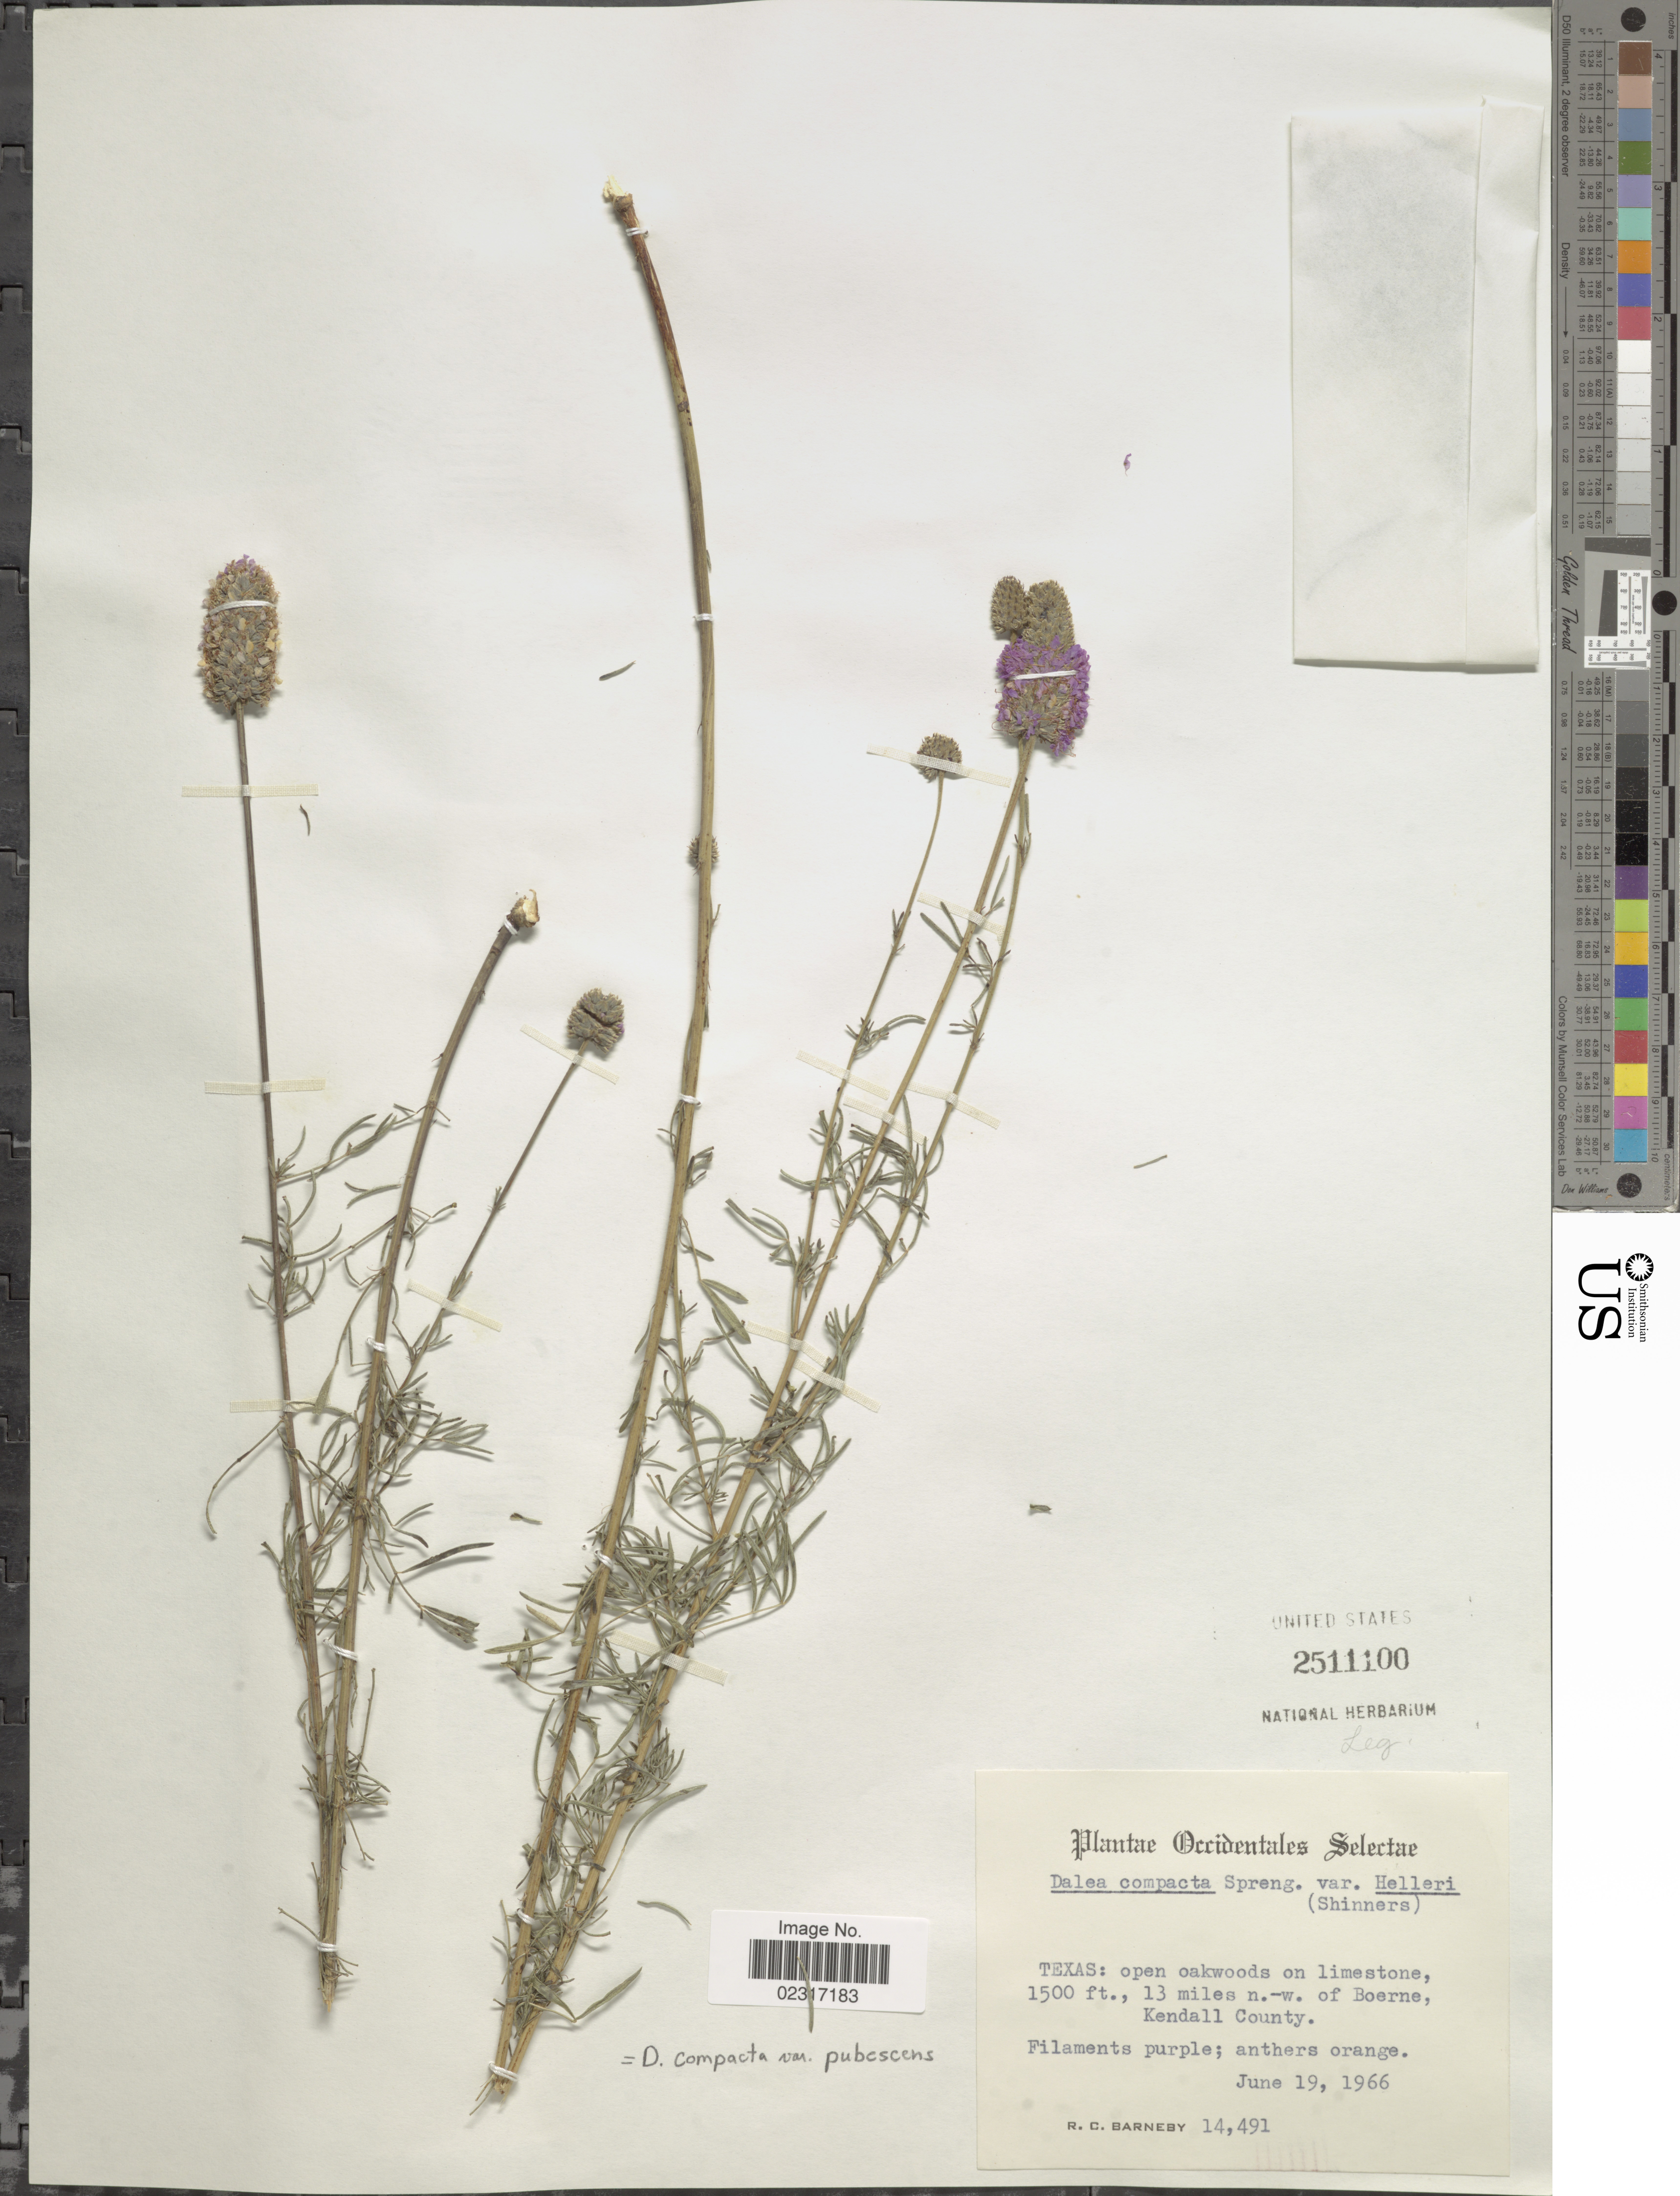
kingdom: Plantae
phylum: Tracheophyta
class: Magnoliopsida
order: Fabales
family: Fabaceae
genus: Dalea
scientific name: Dalea compacta var. pubescens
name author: (A. Gray) Barneby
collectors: R. C. Barneby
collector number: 14491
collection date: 1966-06-19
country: United States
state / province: Texas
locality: Occidentales Selectae, 13 miles n. -w. of Boerne, Kendal County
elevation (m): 457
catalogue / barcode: US 2511100